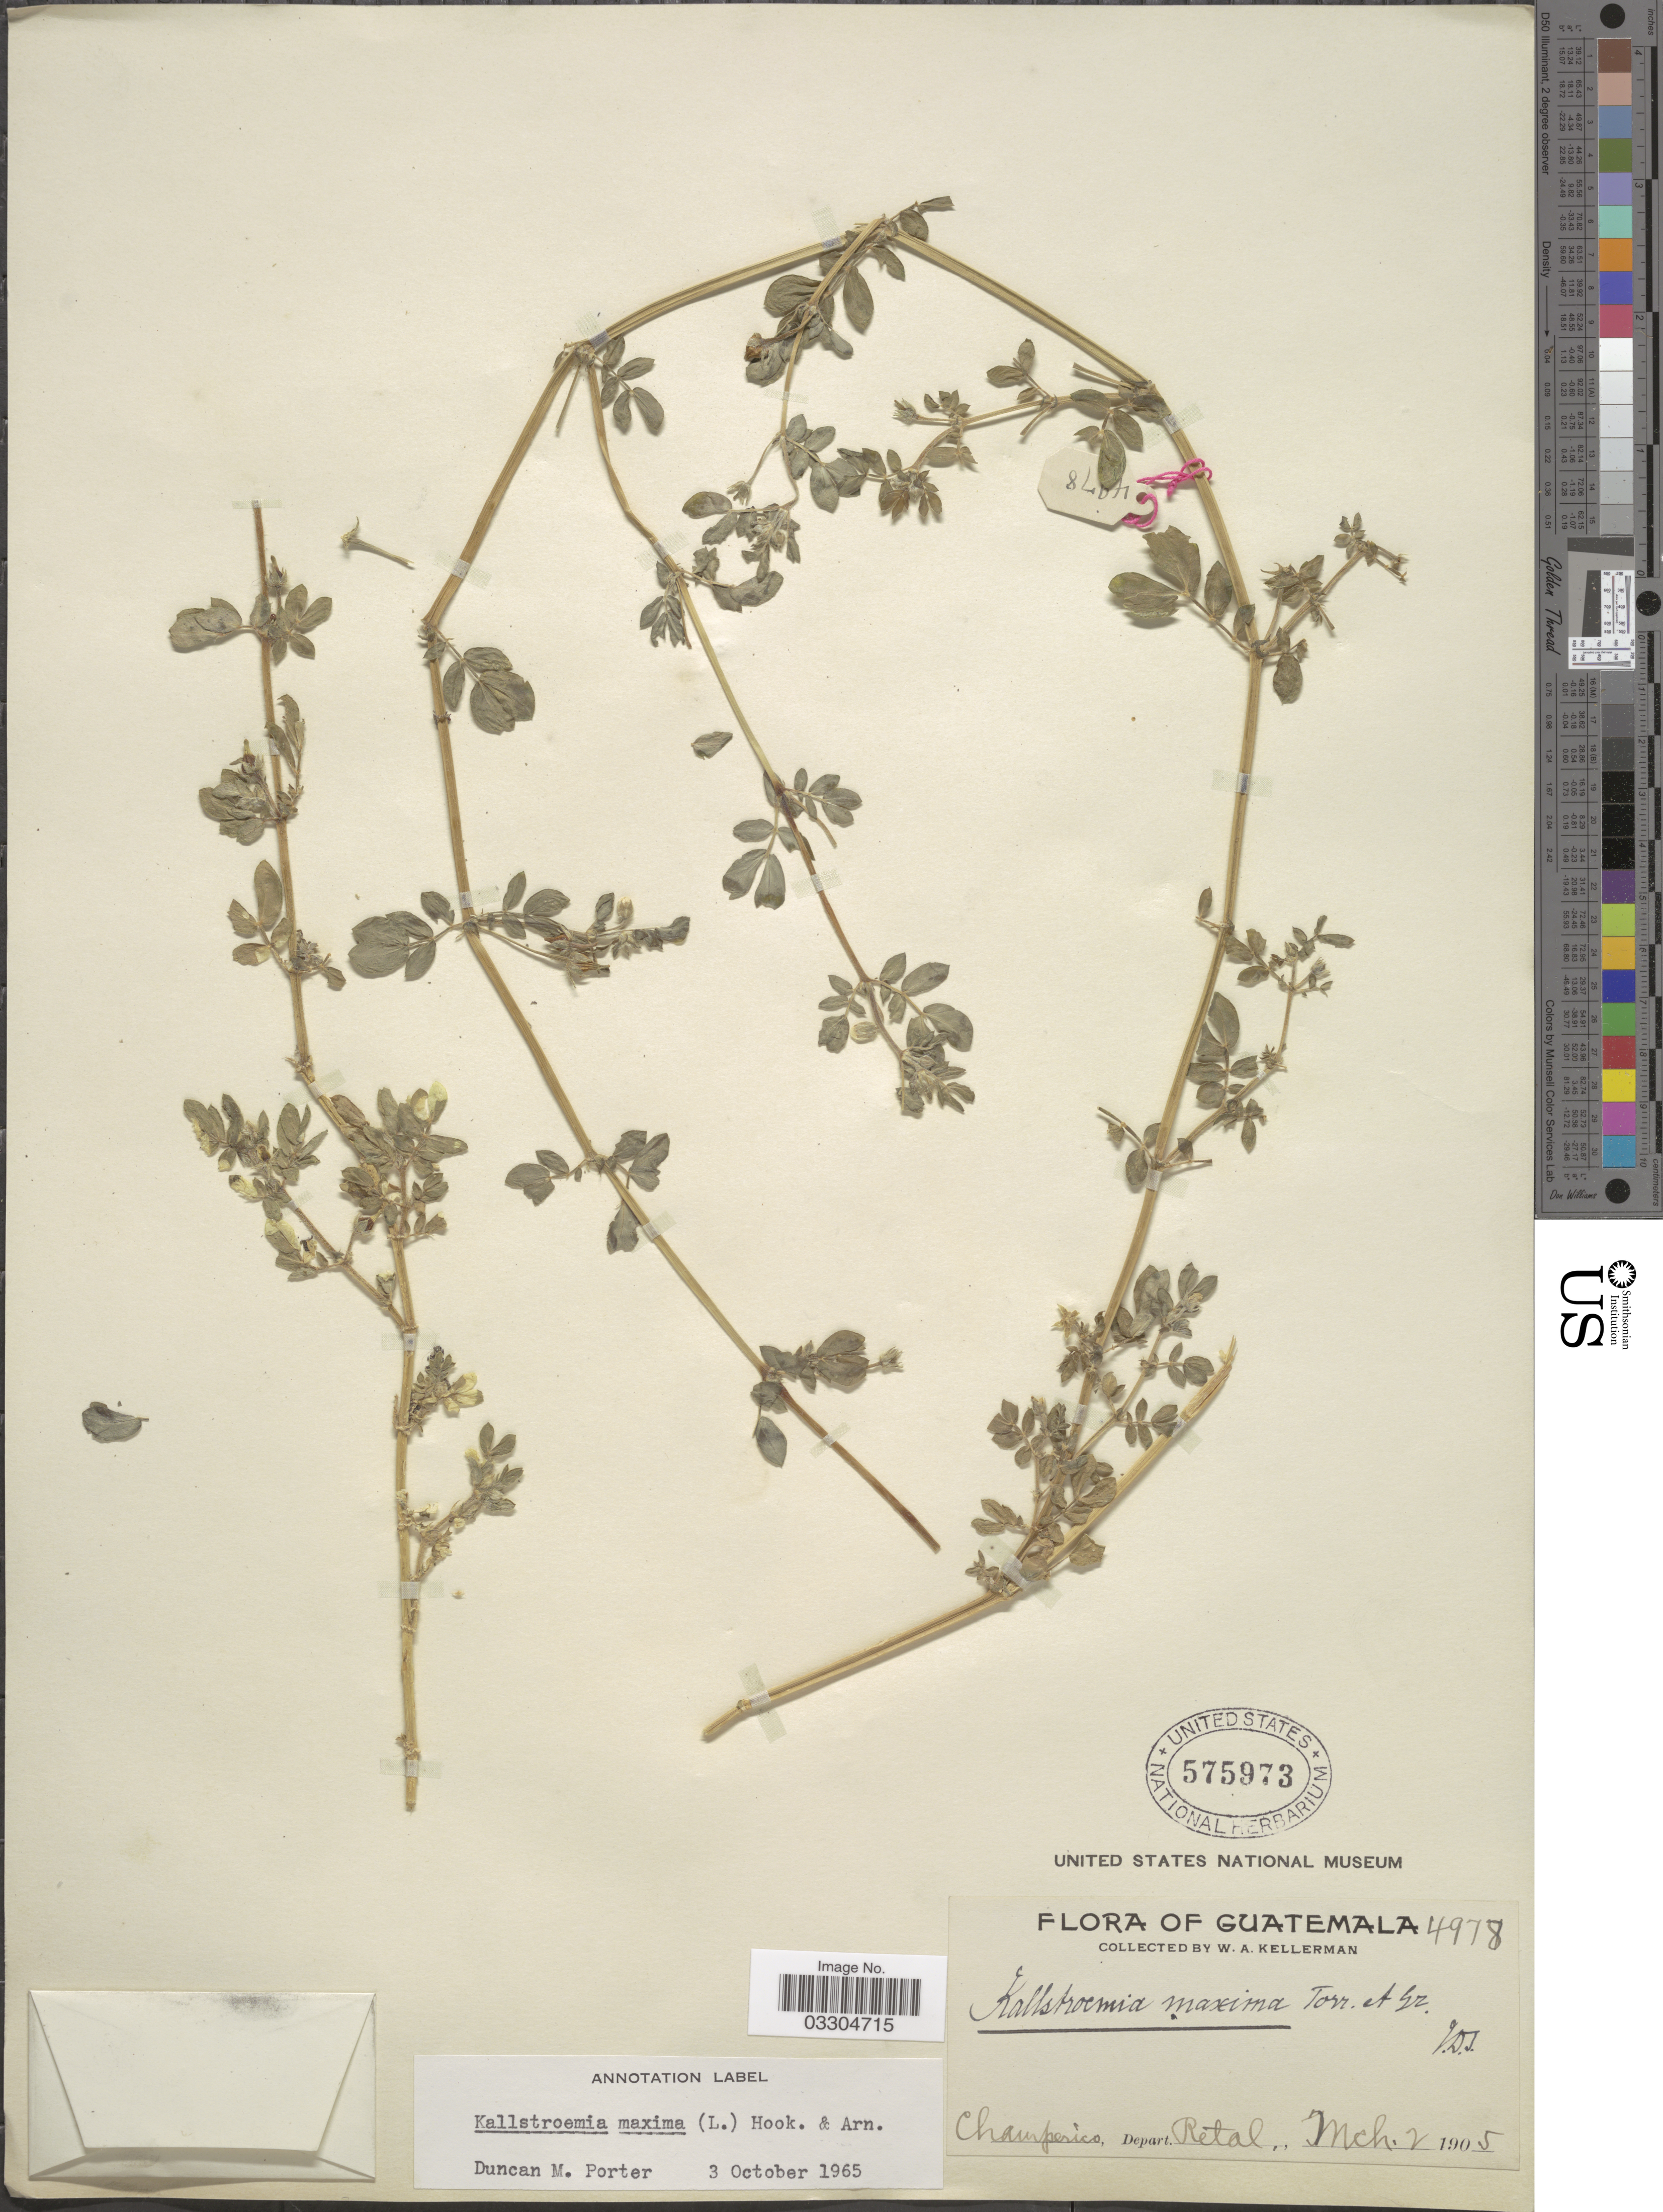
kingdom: Plantae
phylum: Tracheophyta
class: Magnoliopsida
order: Zygophyllales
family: Zygophyllaceae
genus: Kallstroemia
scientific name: Kallstroemia maxima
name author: (L.) Hook. & Arn.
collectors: W. Kellerman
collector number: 4978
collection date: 1905-03-02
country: Guatemala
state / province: Retalhuleu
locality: Champerico, Depart. Retal.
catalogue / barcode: US 575973